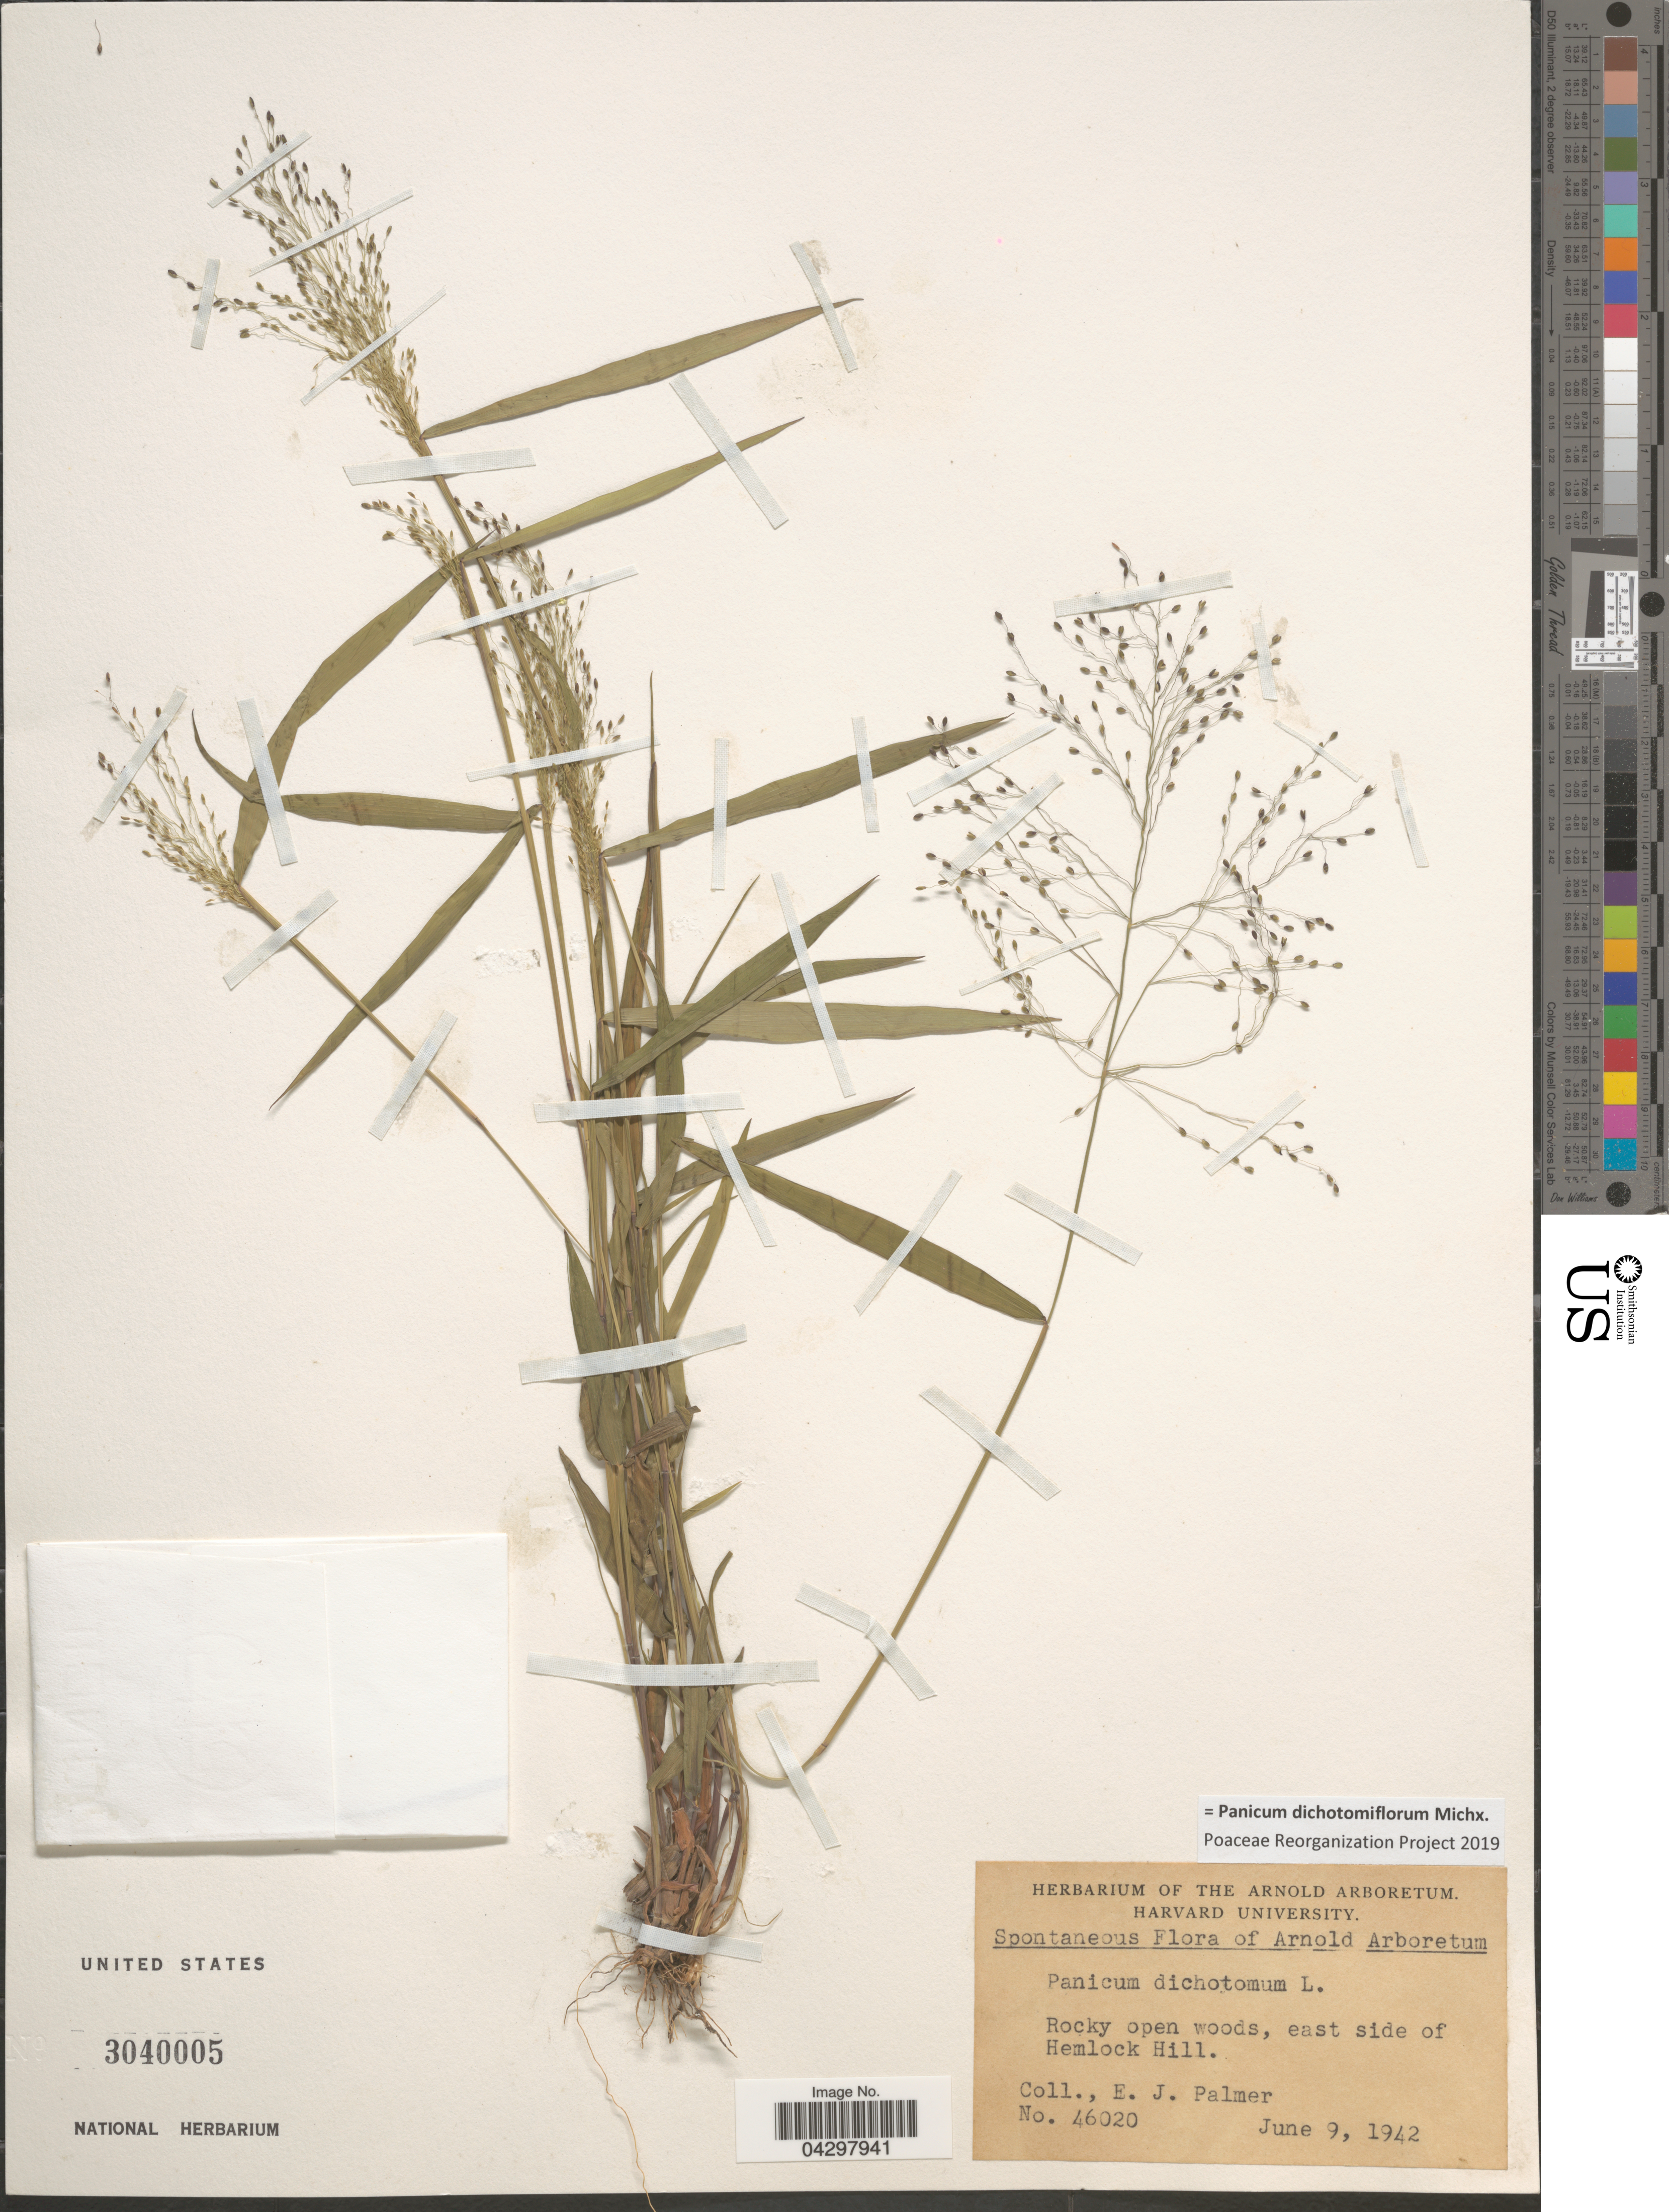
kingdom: Plantae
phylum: Tracheophyta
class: Liliopsida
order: Poales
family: Poaceae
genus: Panicum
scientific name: Panicum dichotomiflorum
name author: Michx.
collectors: E. J. Palmer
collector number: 46020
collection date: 1942-06-09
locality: Rocky open woods, east side of Hemlock Hill.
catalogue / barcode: US 3040005